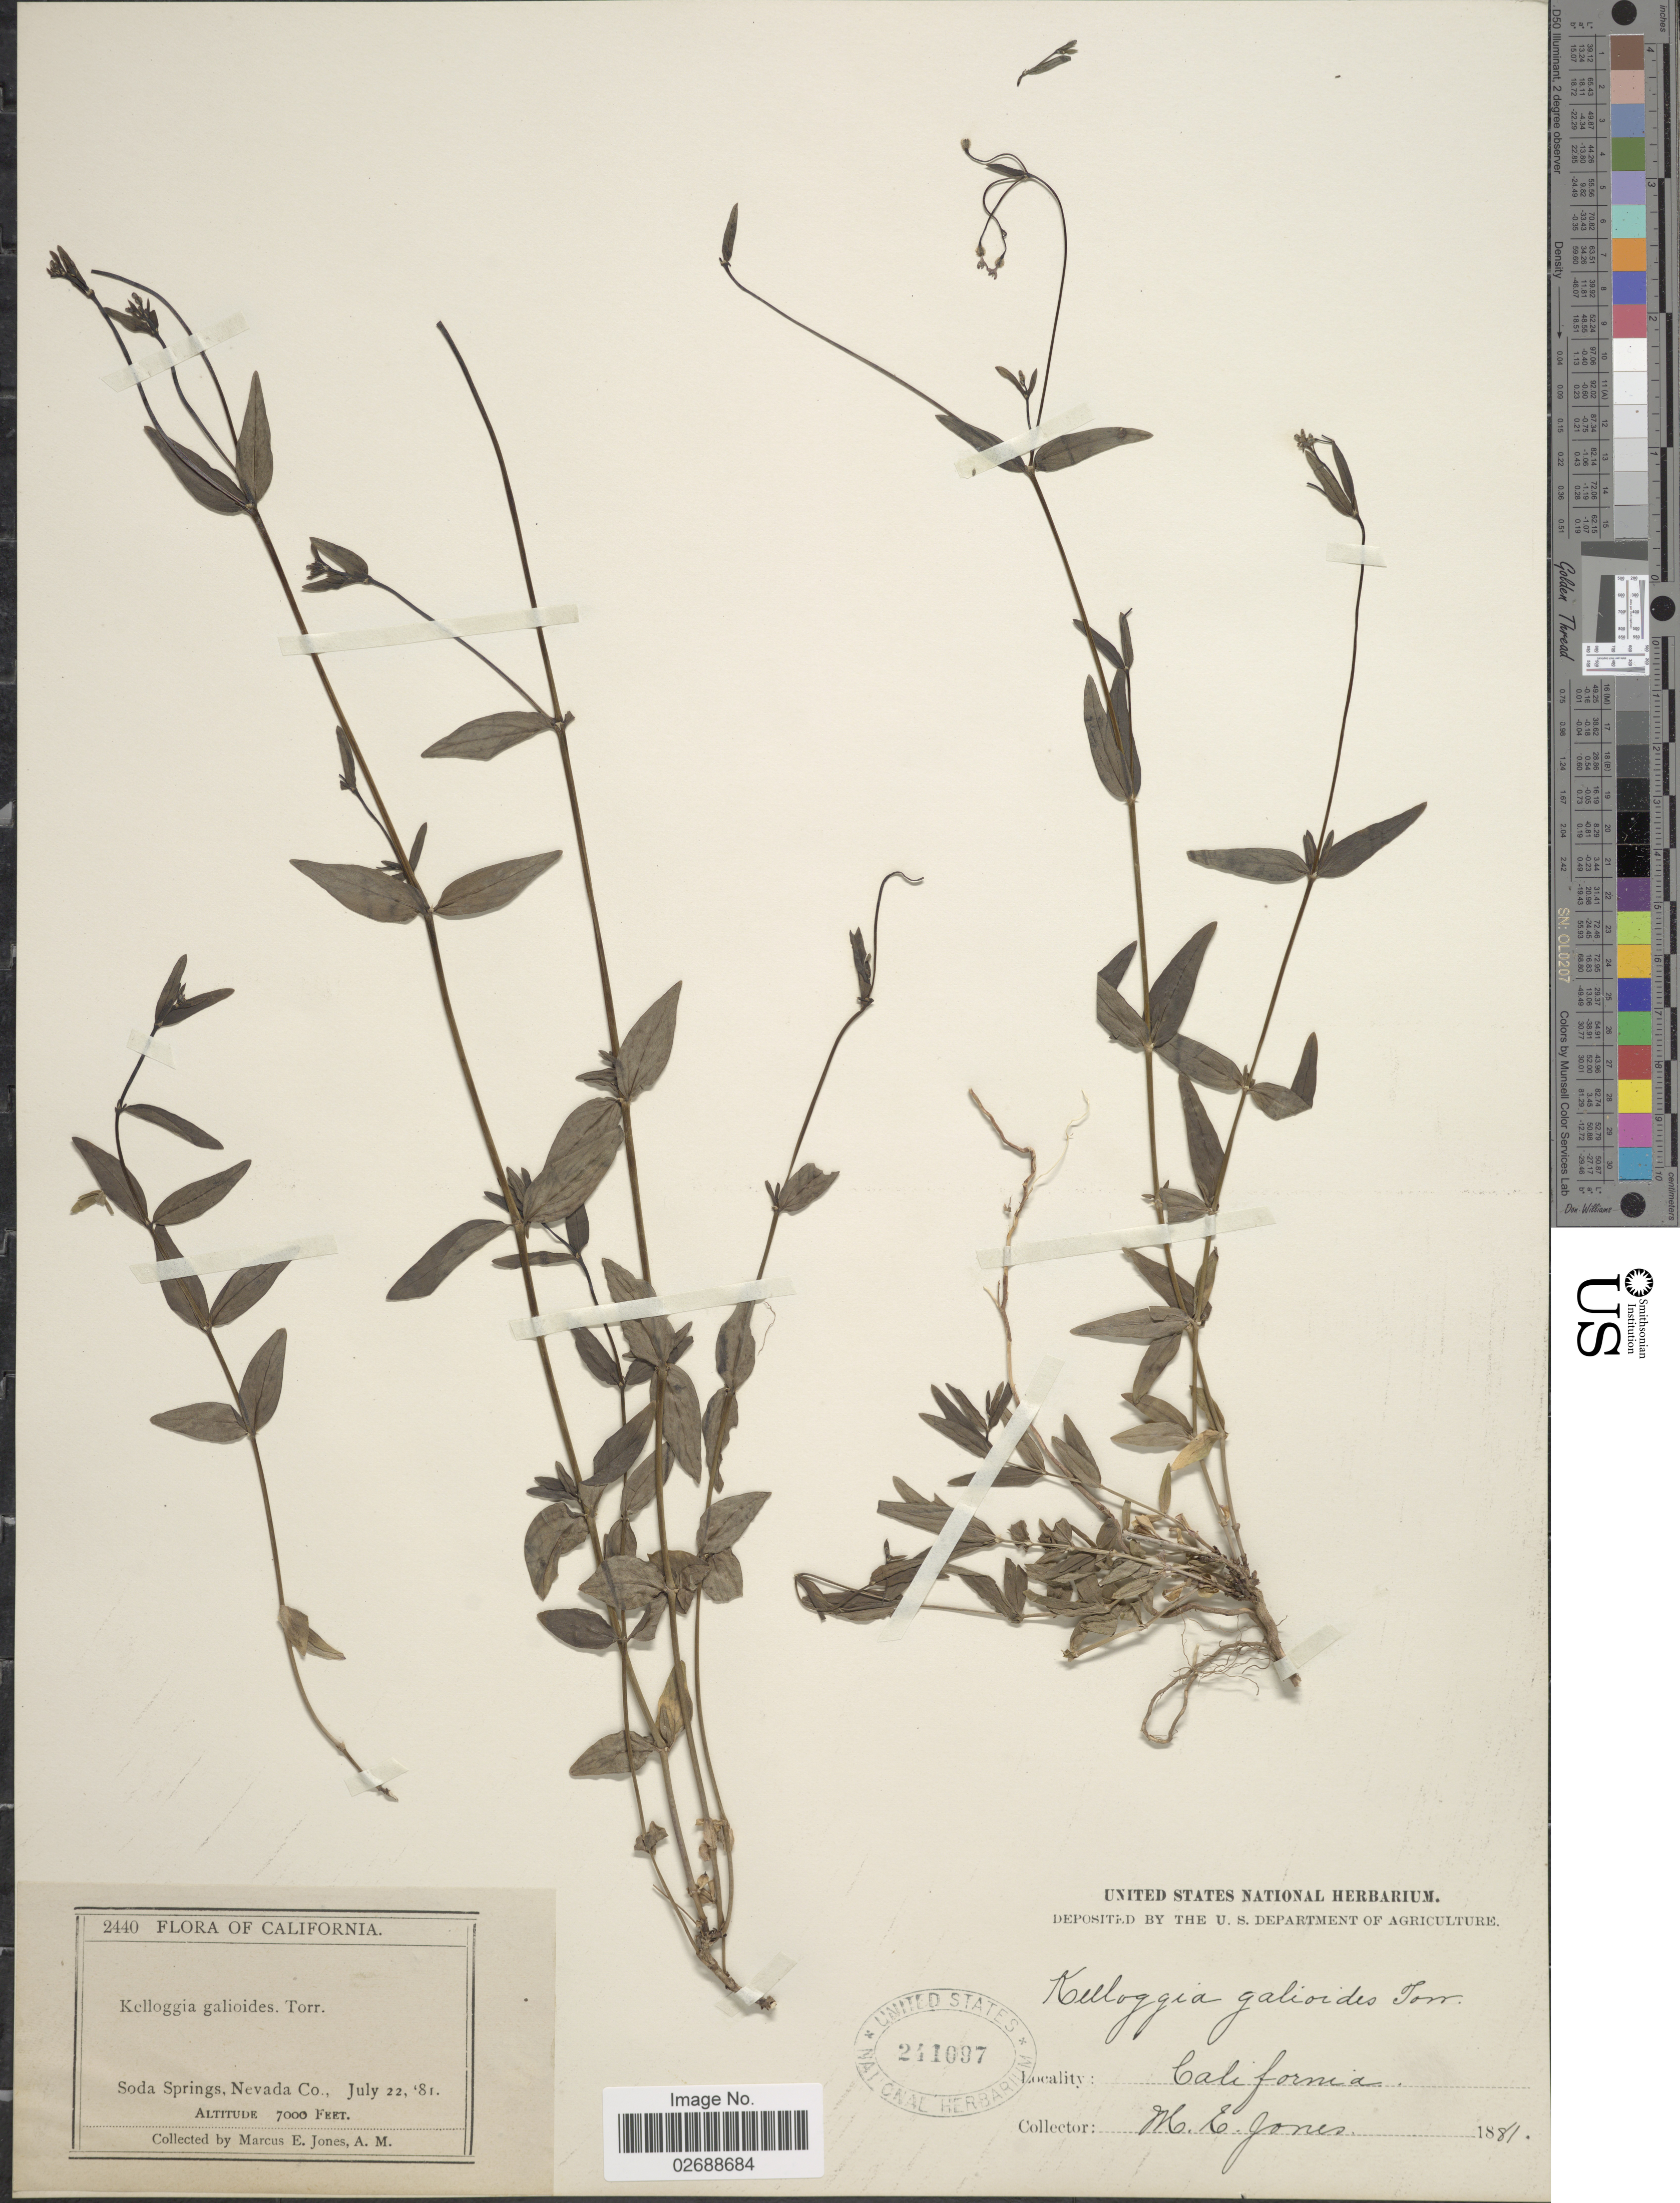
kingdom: Plantae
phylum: Tracheophyta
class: Magnoliopsida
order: Gentianales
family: Rubiaceae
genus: Kelloggia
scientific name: Kelloggia galioides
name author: Torr. in Wilkes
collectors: M. E. Jones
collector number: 2440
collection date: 1881-07-22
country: United States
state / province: California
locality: Soda Springs, Nevado Co.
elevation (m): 21336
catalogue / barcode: US 241097